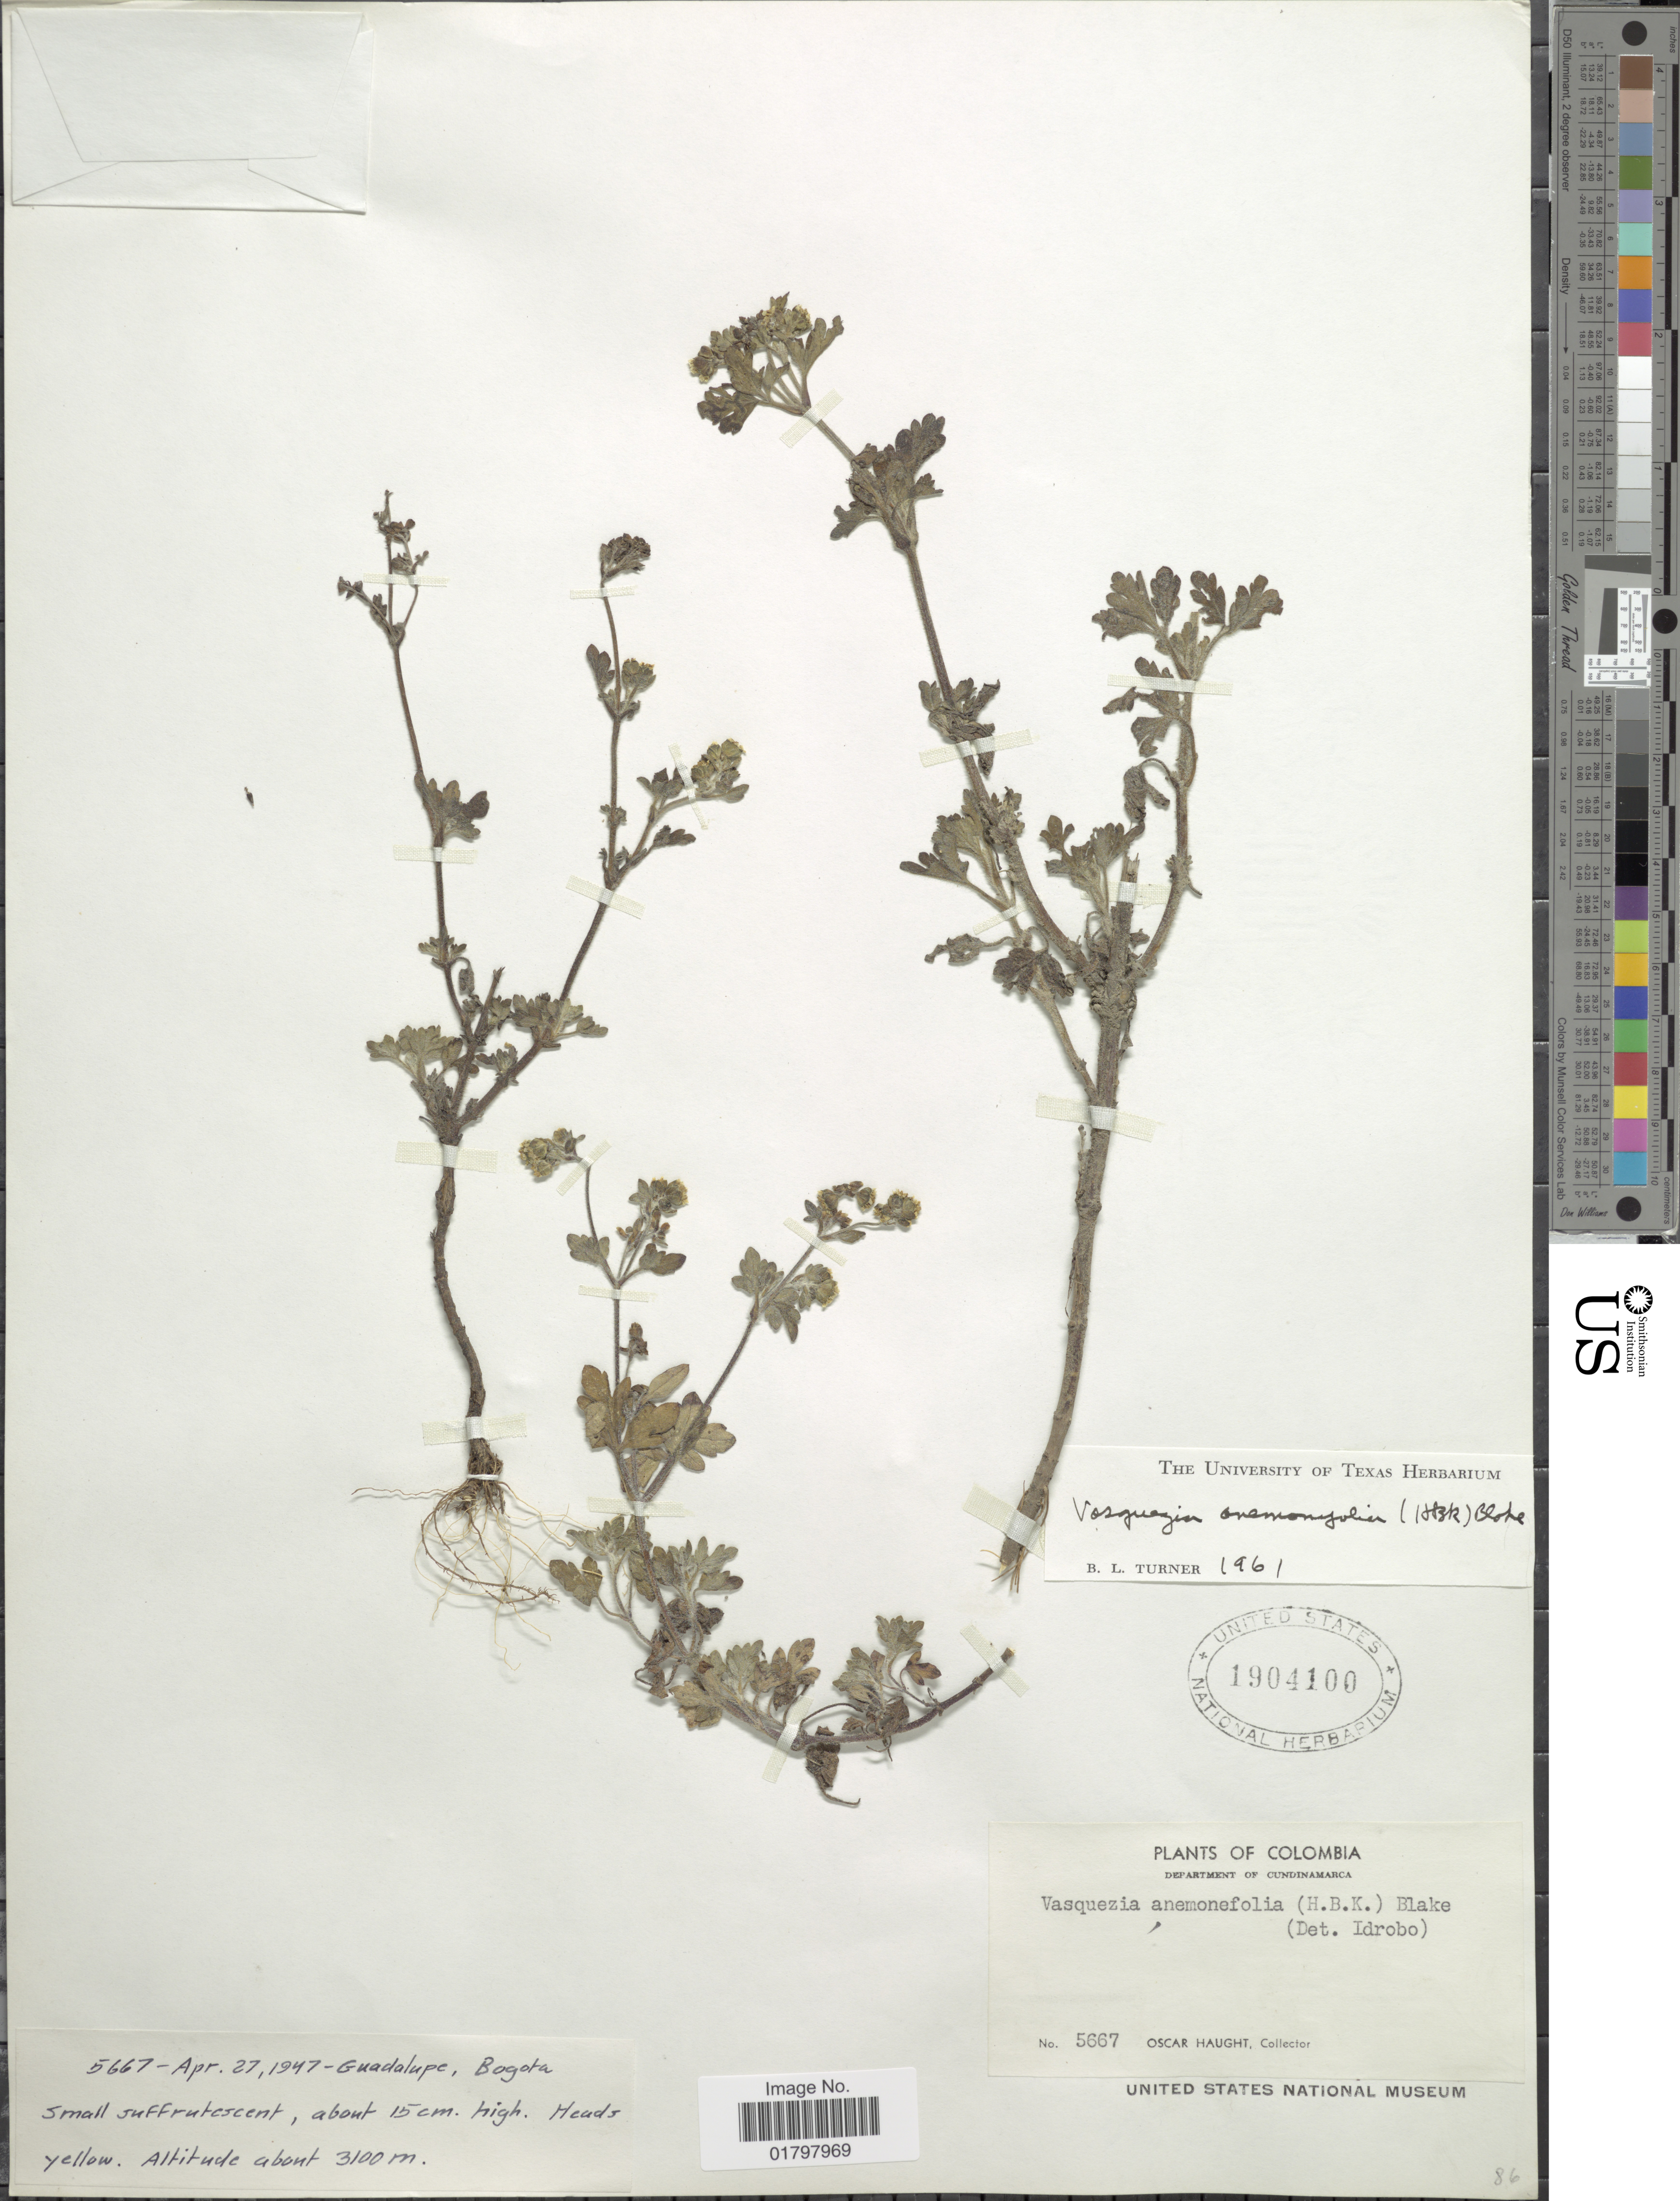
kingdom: Plantae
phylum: Tracheophyta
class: Magnoliopsida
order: Asterales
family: Asteraceae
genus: Vasquesia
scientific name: Vasquesia anemonifolia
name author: (Kunth) Less.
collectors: O. L. Haught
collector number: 5667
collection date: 1947-04-27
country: Colombia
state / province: Cundinamarca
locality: Guadalupe, Bogota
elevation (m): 3100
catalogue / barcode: US 1904100